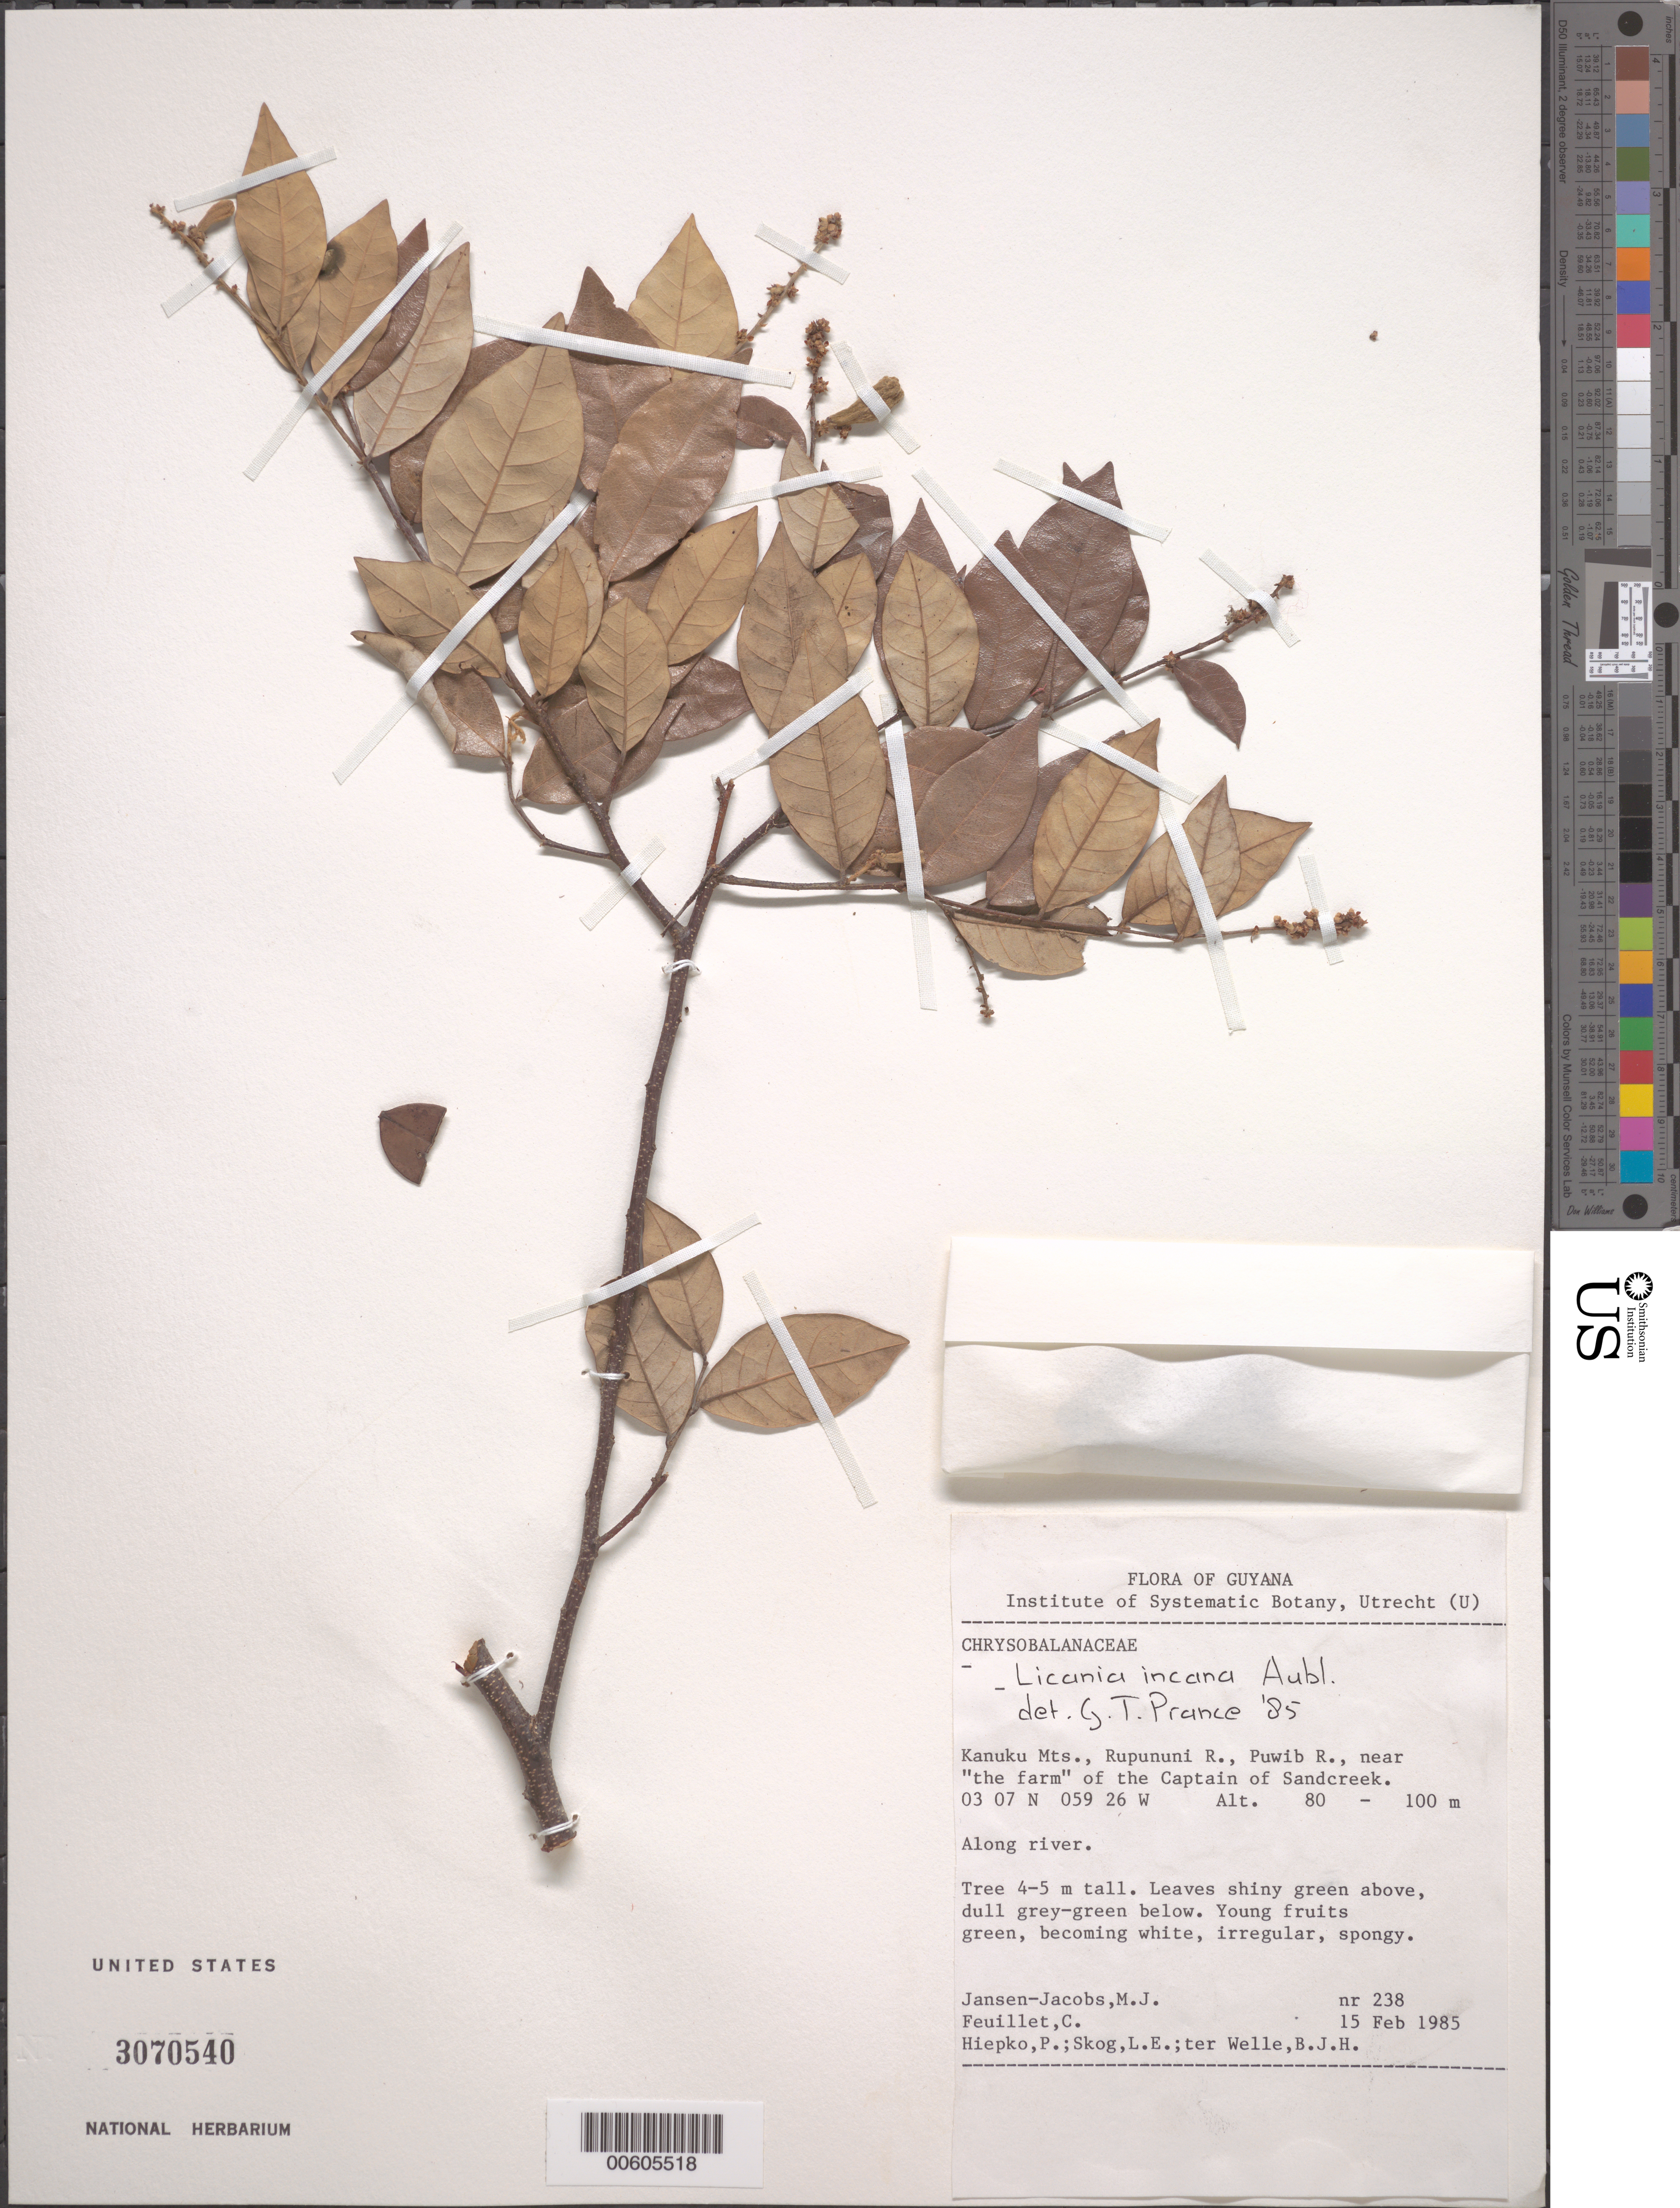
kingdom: Plantae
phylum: Tracheophyta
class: Magnoliopsida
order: Malpighiales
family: Chrysobalanaceae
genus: Licania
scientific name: Licania incana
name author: Aubl.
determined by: Prance, G. T.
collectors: M. J. Jansen-Jacobs, C. Feuillet, P. H. Hiepko, L. E. Skog & B. Welle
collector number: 238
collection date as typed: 15-Feb-85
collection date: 1985-02-15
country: Guyana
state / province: U. Takutu-U. Essequibo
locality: Kanuku Mts., Rupununi R., Puwib R. near "the farm" of the Captain of Sandcreek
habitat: Along river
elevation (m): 80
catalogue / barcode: US 3070540